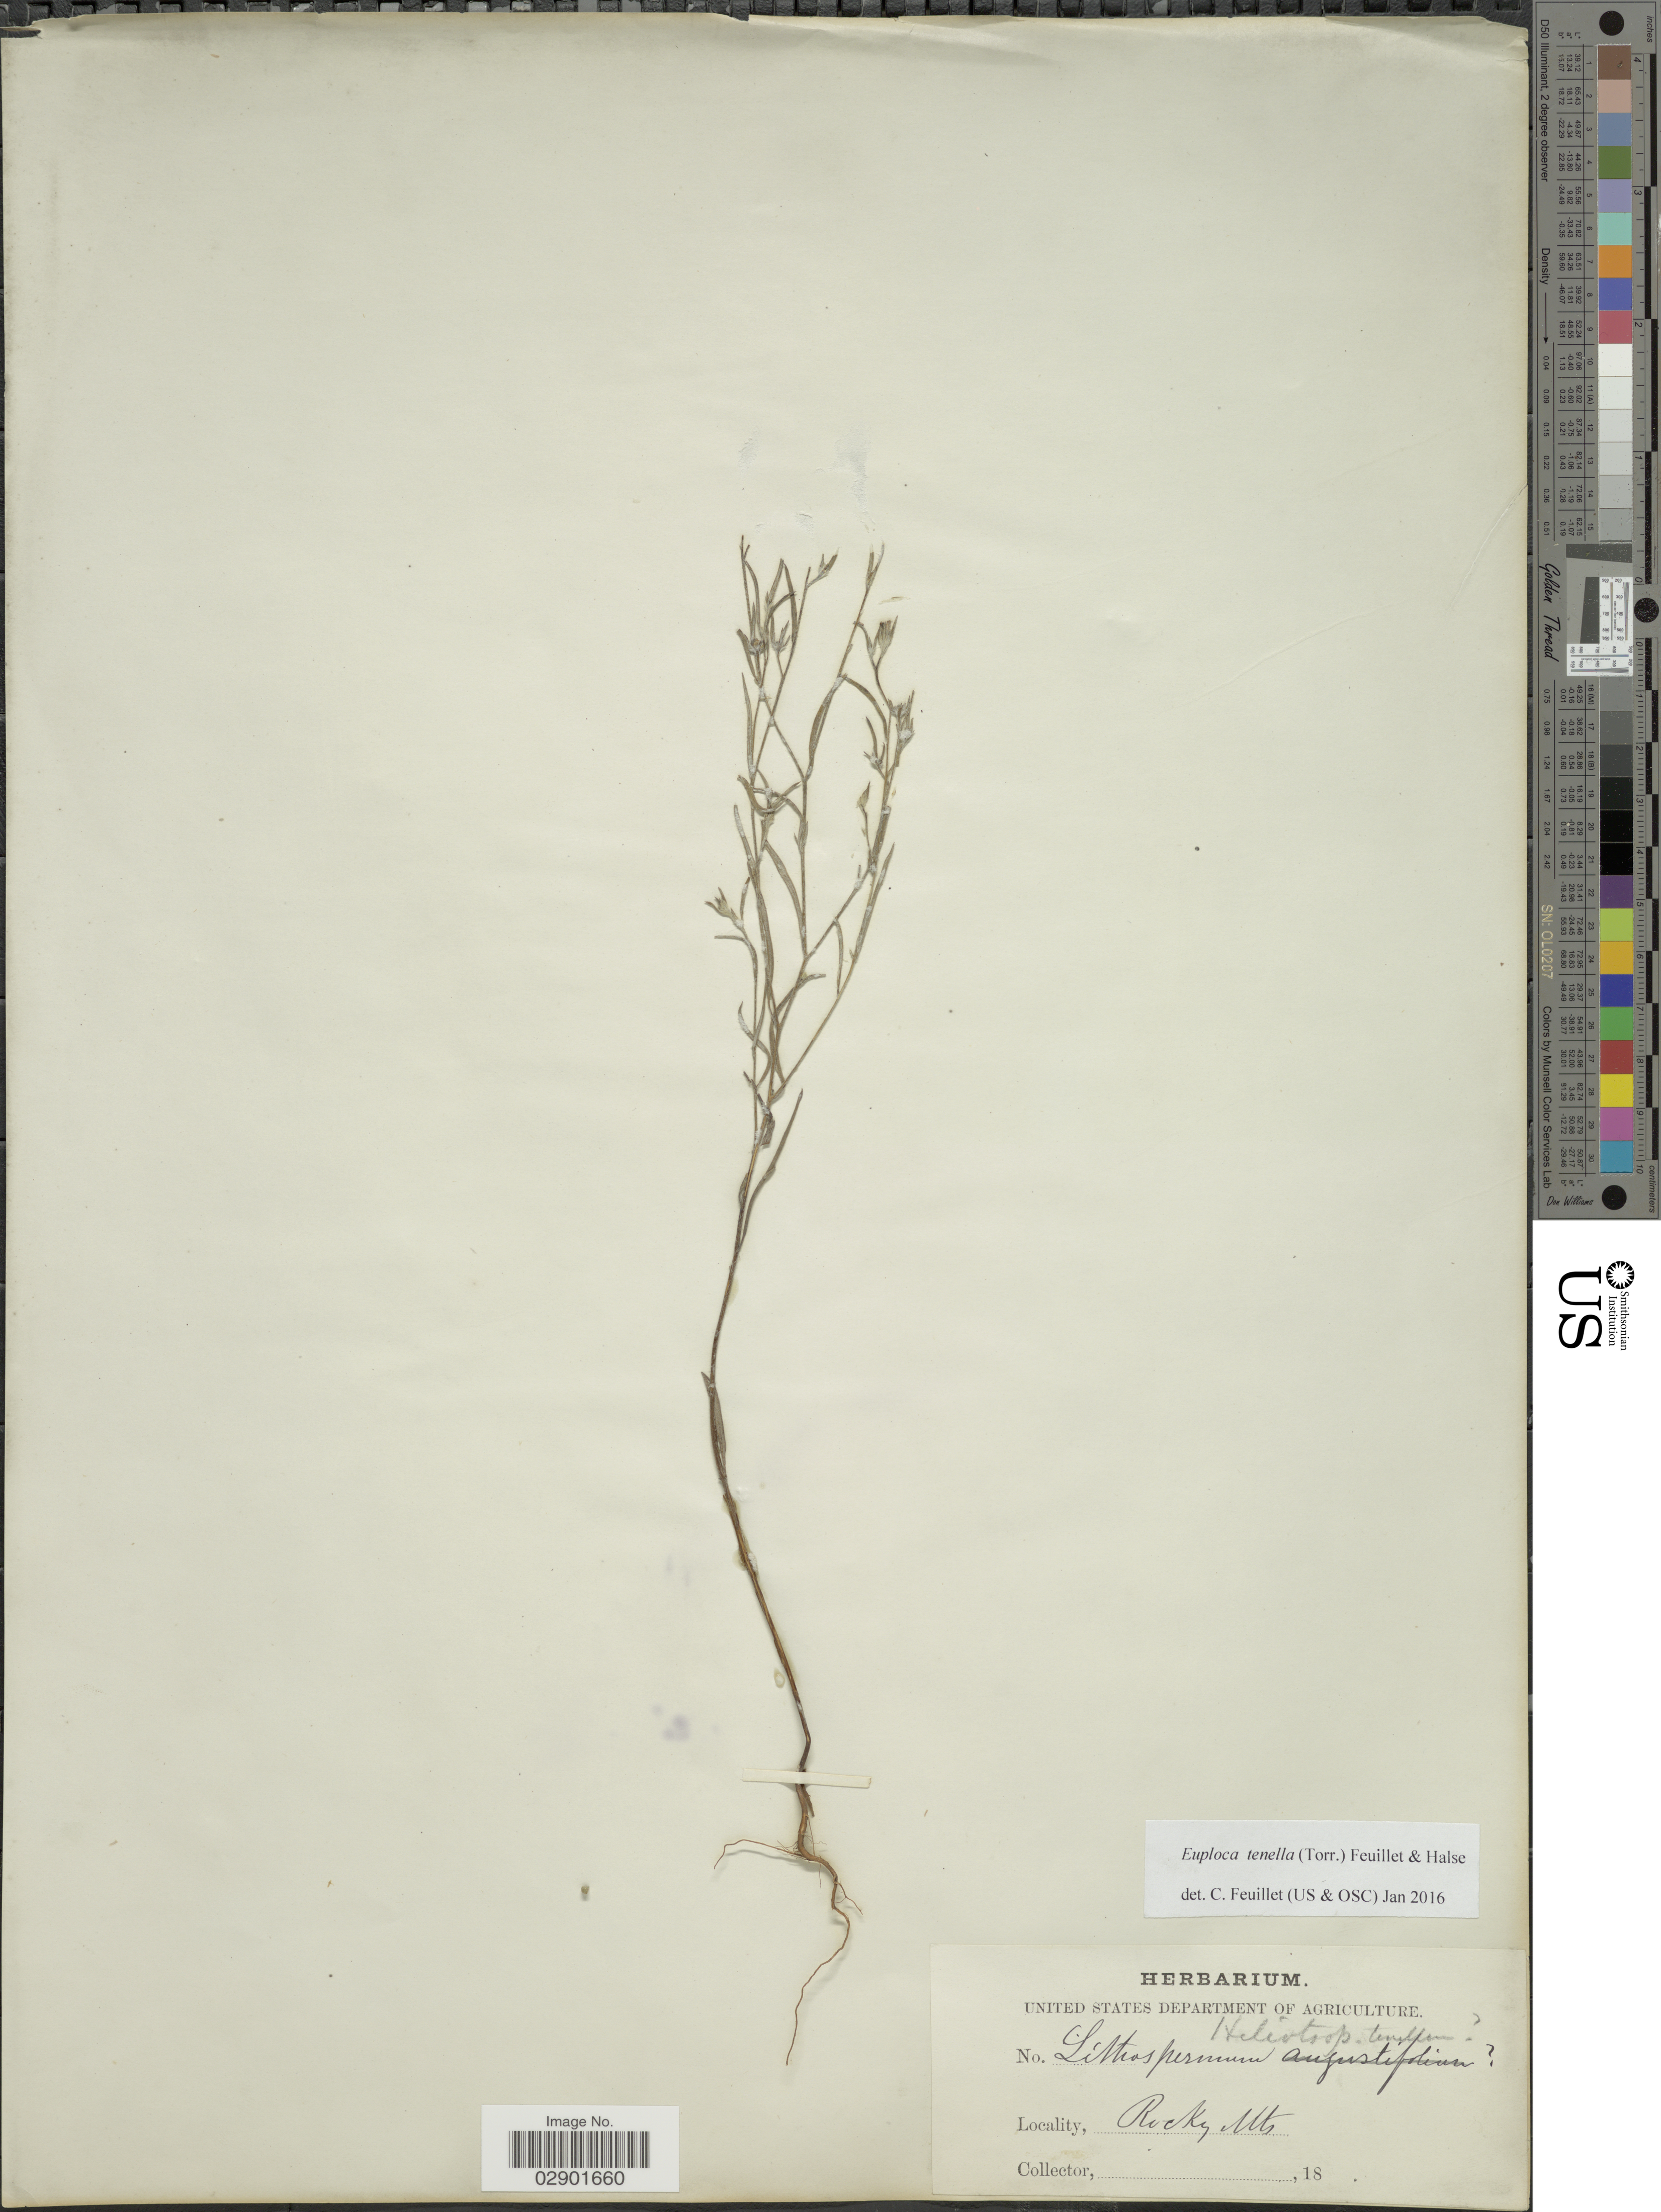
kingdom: Plantae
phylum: Tracheophyta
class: Magnoliopsida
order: Boraginales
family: Heliotropiaceae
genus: Euploca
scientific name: Euploca tenella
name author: (Torr.) Feuillet & Halse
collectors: Facchini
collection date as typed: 18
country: United States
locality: Rocky Mts.